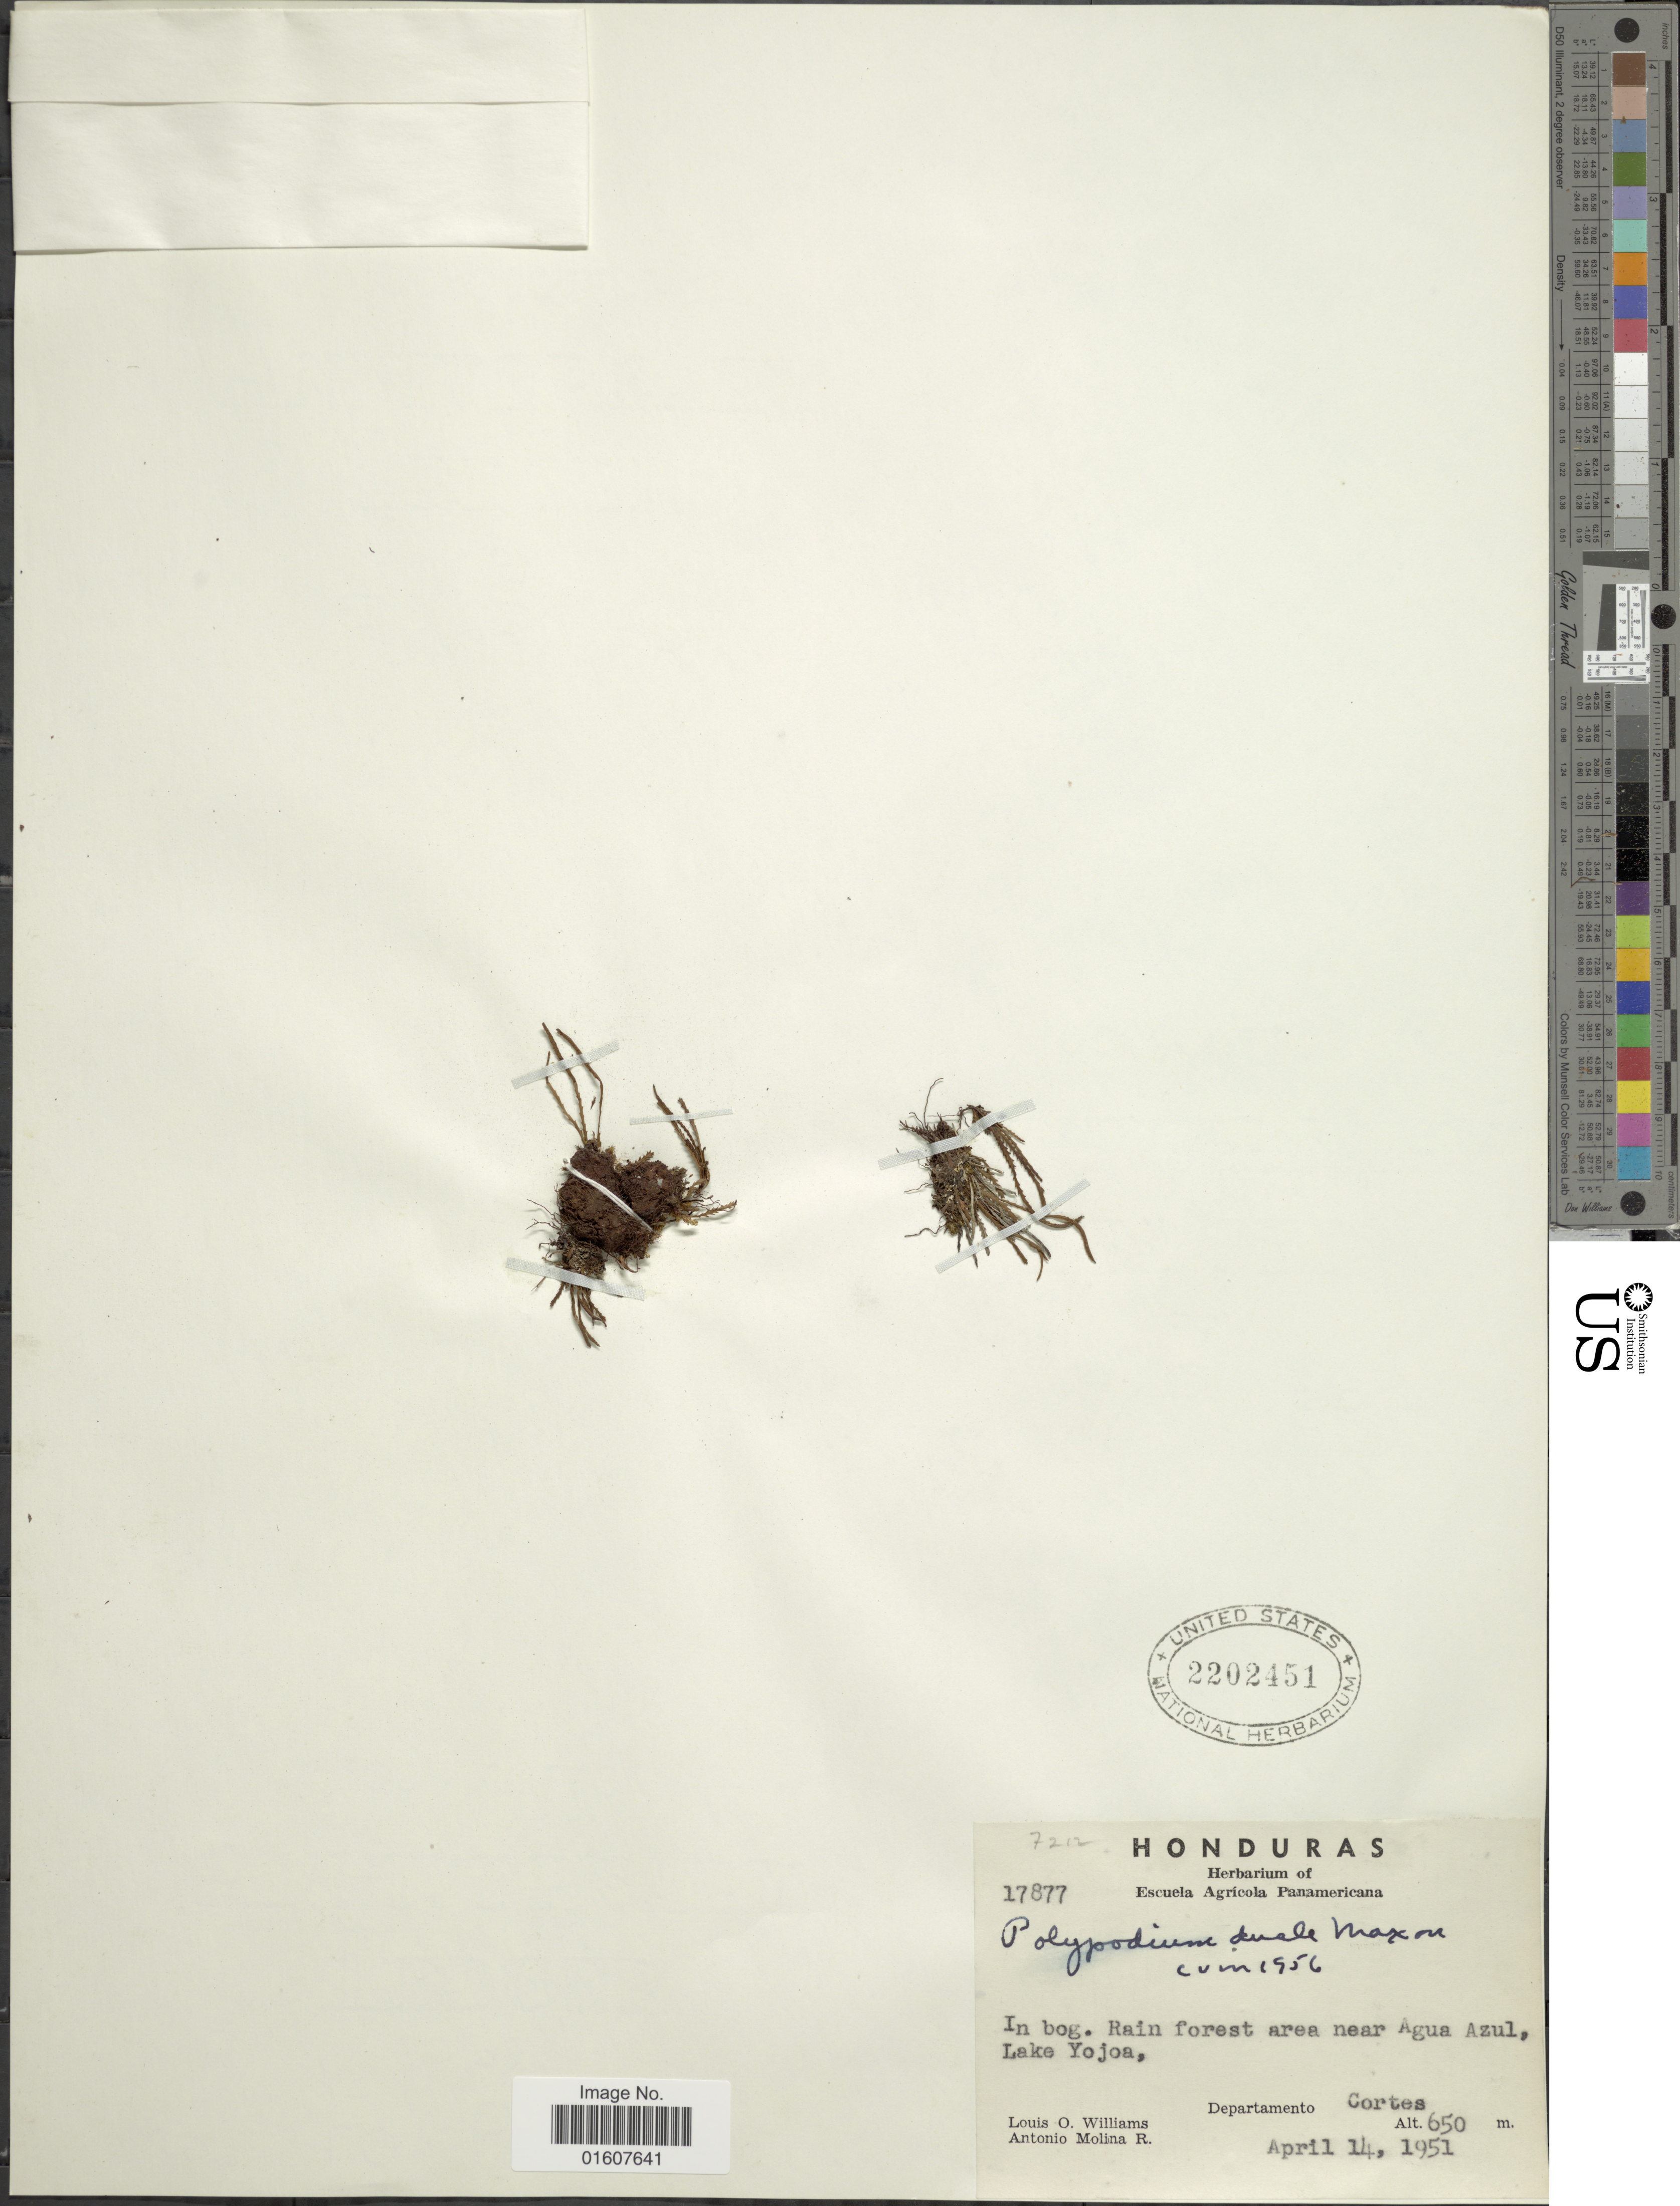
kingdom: Plantae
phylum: Tracheophyta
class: Polypodiopsida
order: Polypodiales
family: Polypodiaceae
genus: Cochlidium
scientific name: Cochlidium serrulatum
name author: (Sw.) L.E. Bishop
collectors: L. O. Williams & A. Molina R.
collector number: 17877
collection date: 1951-04-14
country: Honduras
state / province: Cortés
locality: Rain forest area near Agua Azul, Lake Yojoa, Departamento Cortes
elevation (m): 650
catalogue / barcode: US 2202451